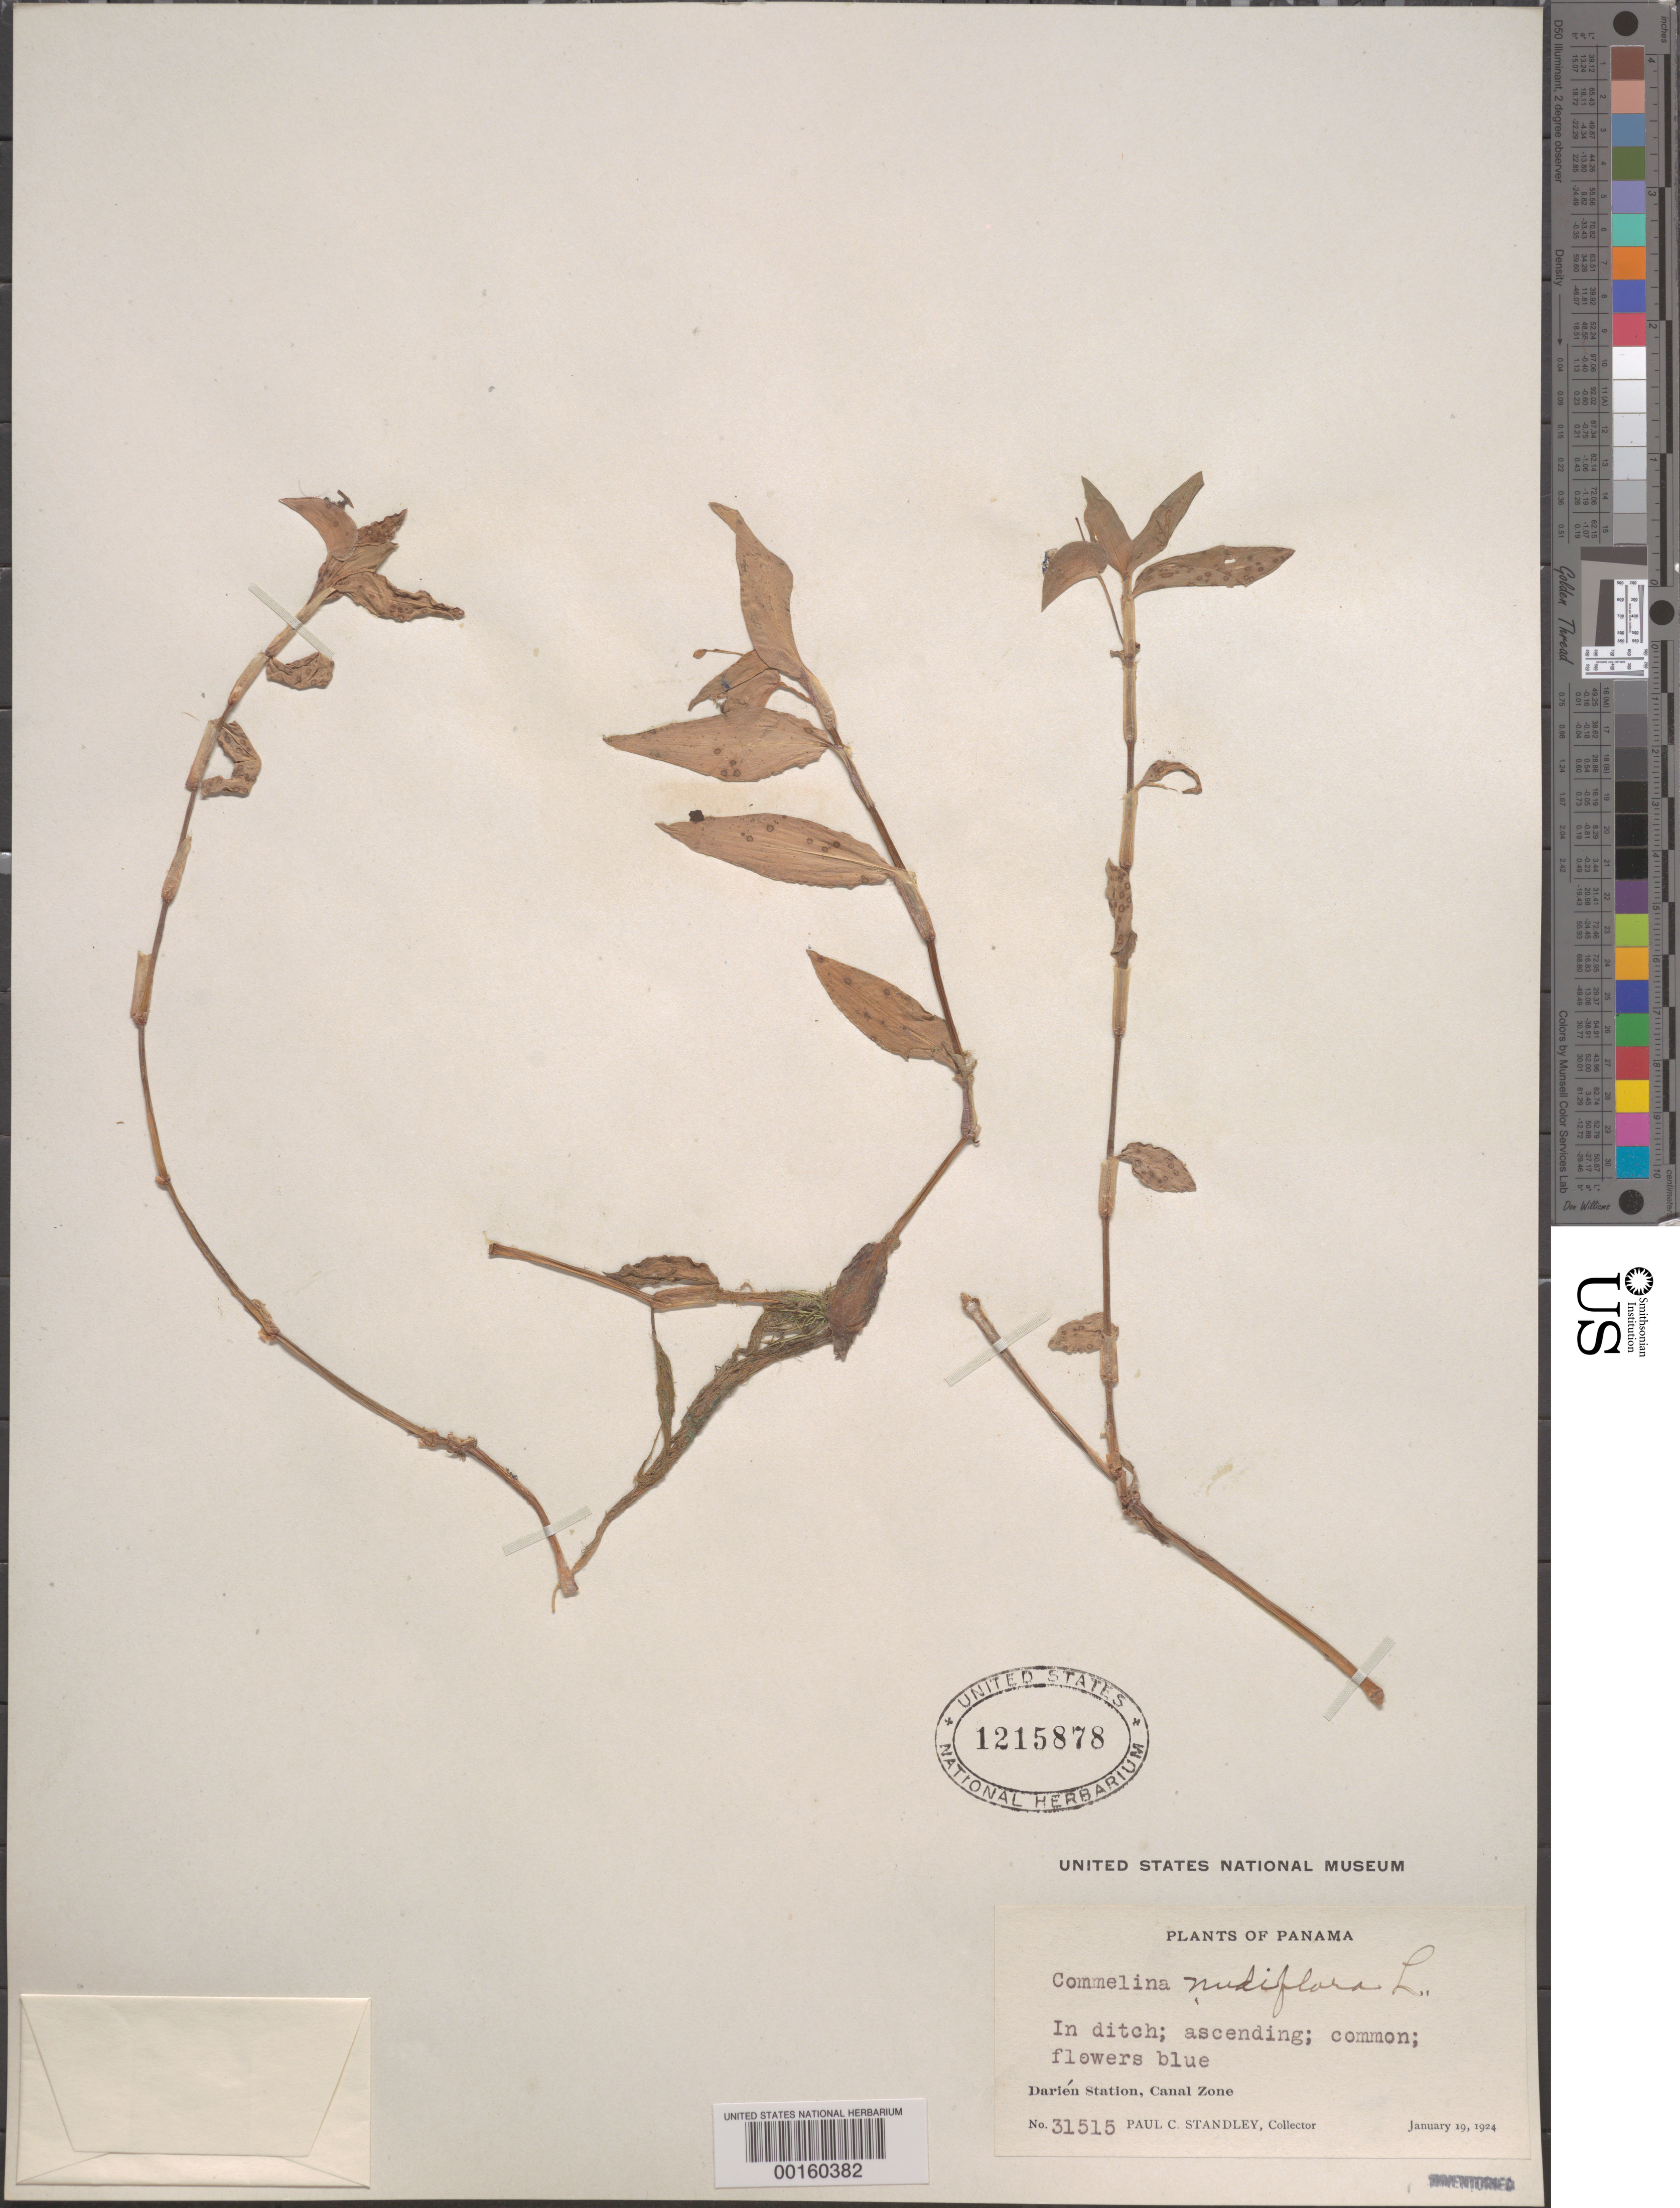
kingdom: Plantae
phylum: Tracheophyta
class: Liliopsida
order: Commelinales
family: Commelinaceae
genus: Commelina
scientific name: Commelina diffusa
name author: Burm. f.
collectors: P. C. Standley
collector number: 31515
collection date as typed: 19 Jan 1924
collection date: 1924-01-19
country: Panama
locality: Darien Station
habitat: Ditch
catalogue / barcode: US 1215878